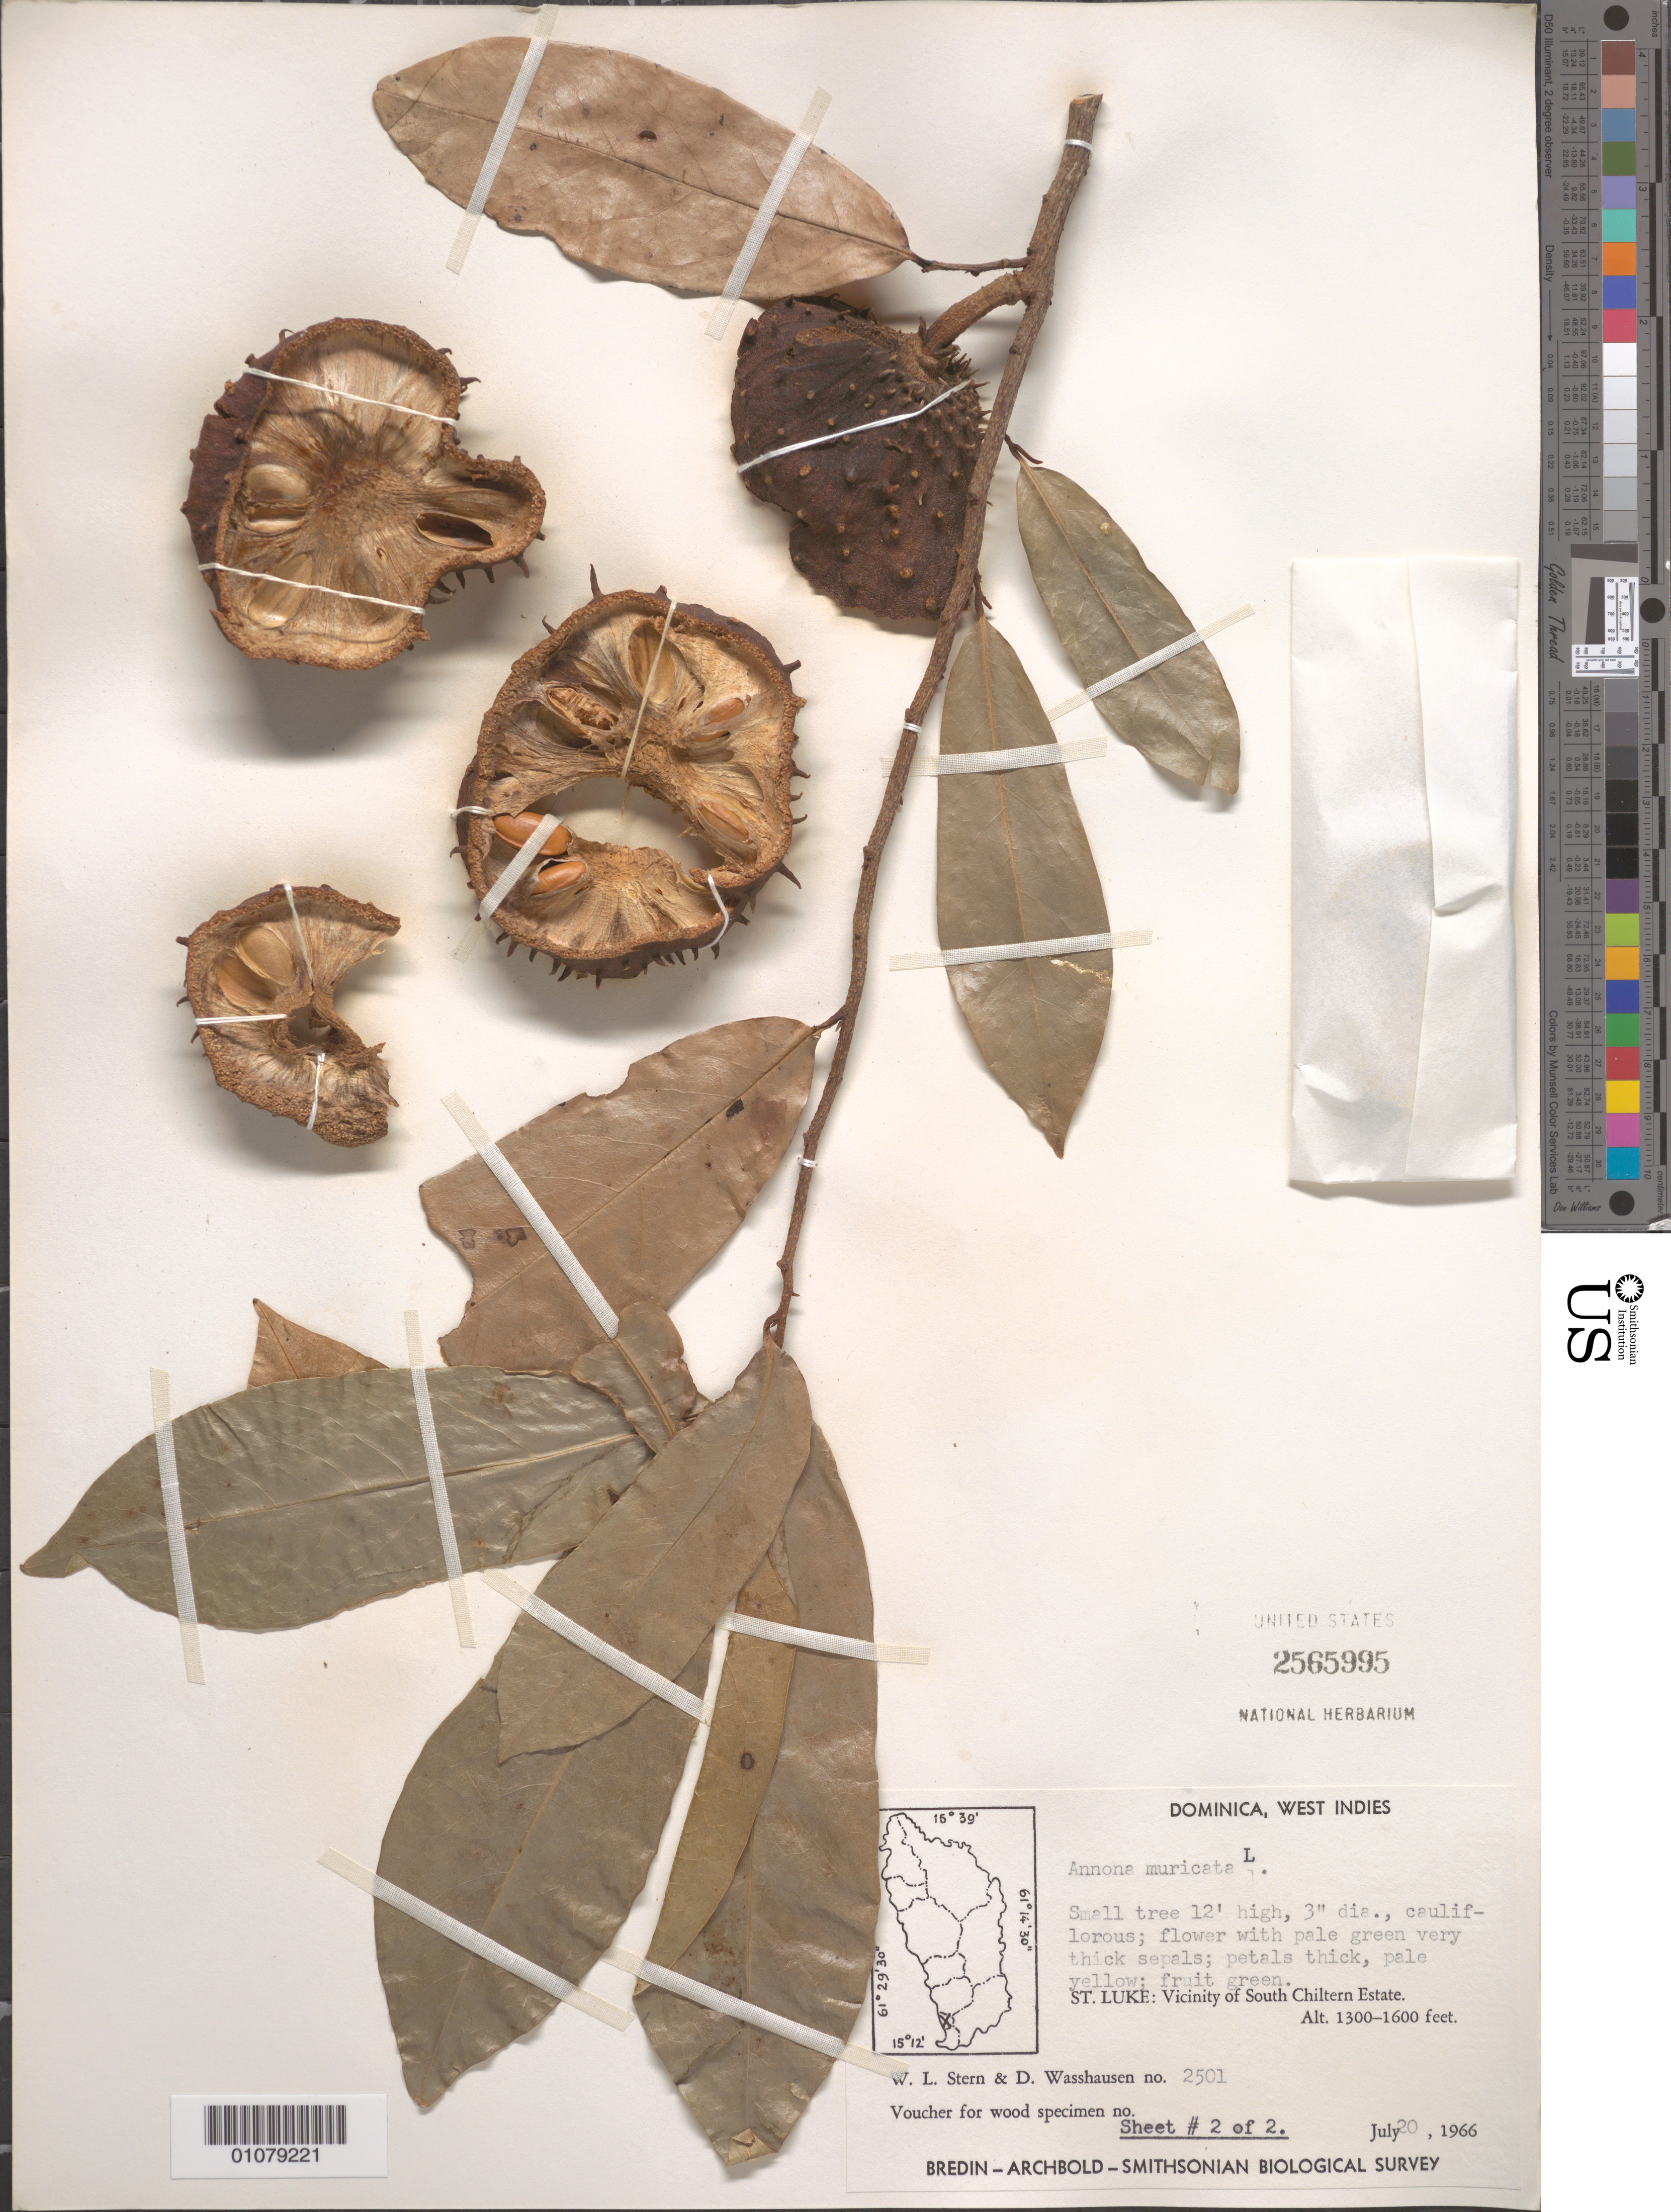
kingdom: Plantae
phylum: Tracheophyta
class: Magnoliopsida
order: Magnoliales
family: Annonaceae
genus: Annona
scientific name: Annona muricata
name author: L.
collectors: W. L. Stern & D. C. Wasshausen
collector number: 2501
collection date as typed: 20 Jul 1966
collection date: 1966-07-20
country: Dominica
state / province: St. Luke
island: Dominica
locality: St Luke: vicinity of South Chiltern Estate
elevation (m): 396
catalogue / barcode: US 2565995